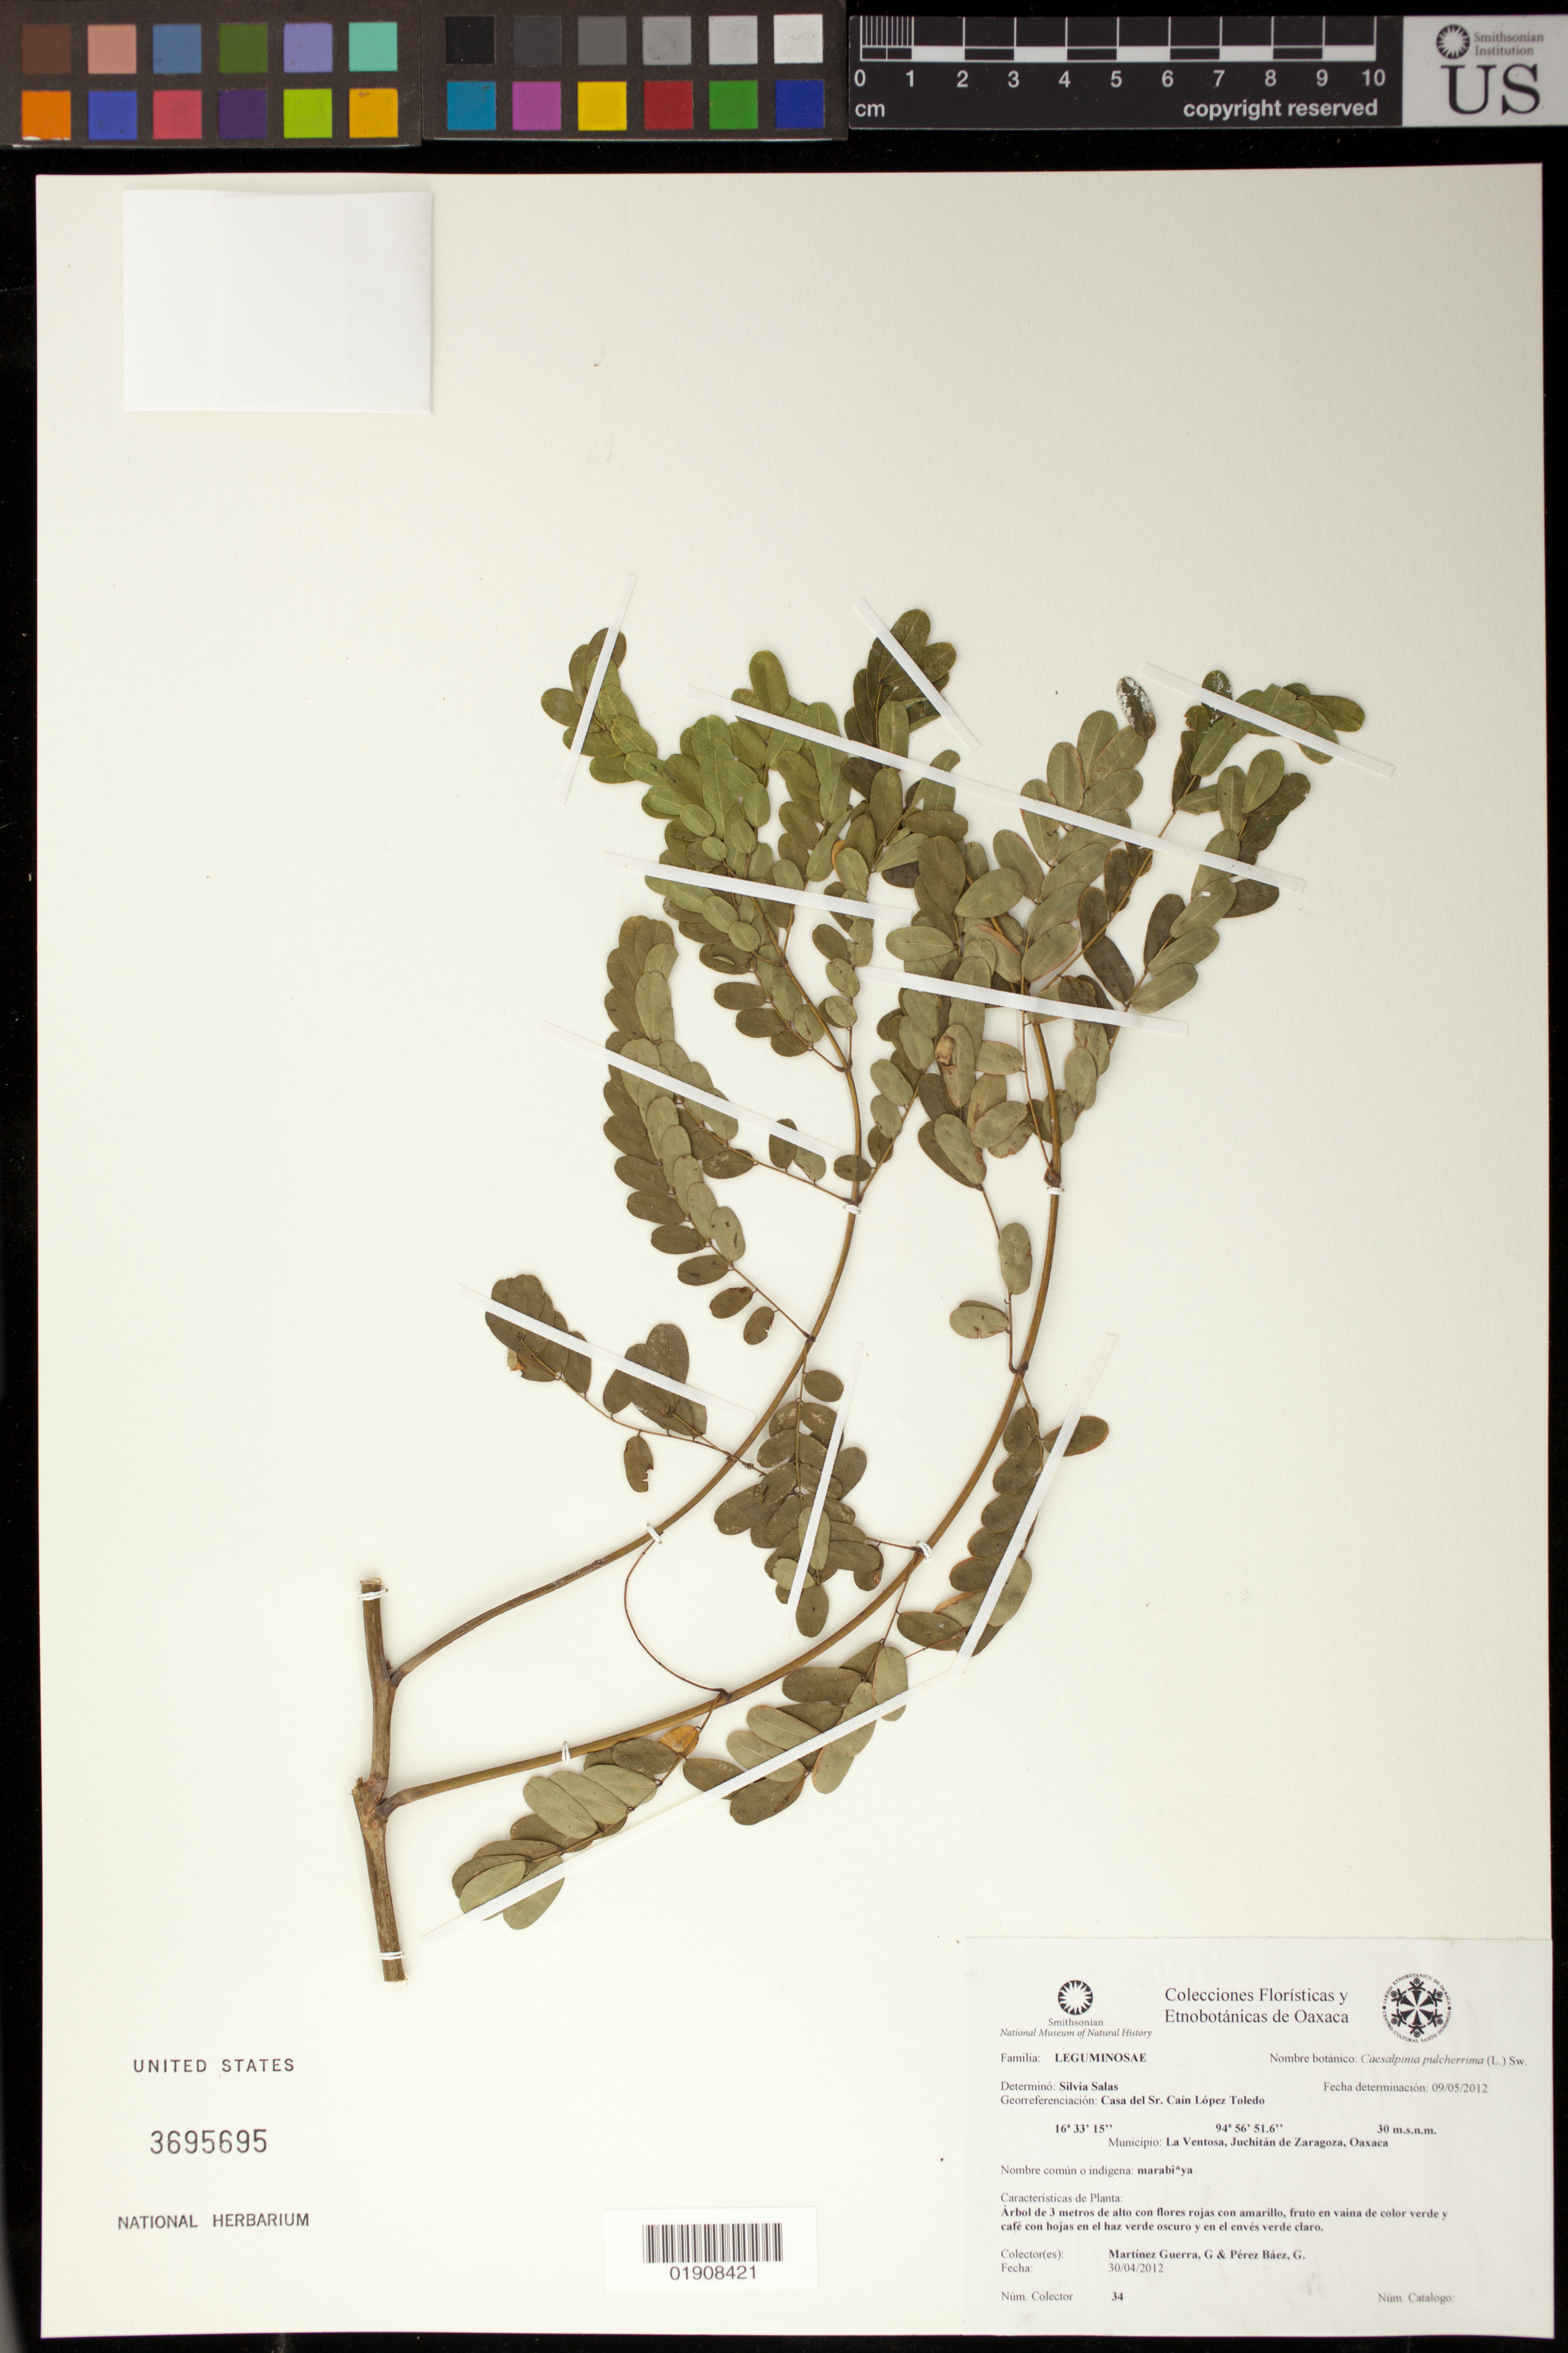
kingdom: Plantae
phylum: Tracheophyta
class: Magnoliopsida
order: Fabales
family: Fabaceae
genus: Caesalpinia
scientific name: Caesalpinia pulcherrima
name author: (L.) Sw.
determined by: Salas-M., Silvia H.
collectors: G. Martinez Guerra & G. Pérez Báez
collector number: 34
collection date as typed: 30/04/2012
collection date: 2012-04-30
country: Mexico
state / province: Oaxaca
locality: La Ventosa, Juchitan de Zaragoza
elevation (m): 30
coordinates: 16 33 15 N, 94 56 51.6 W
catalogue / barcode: US 3695695